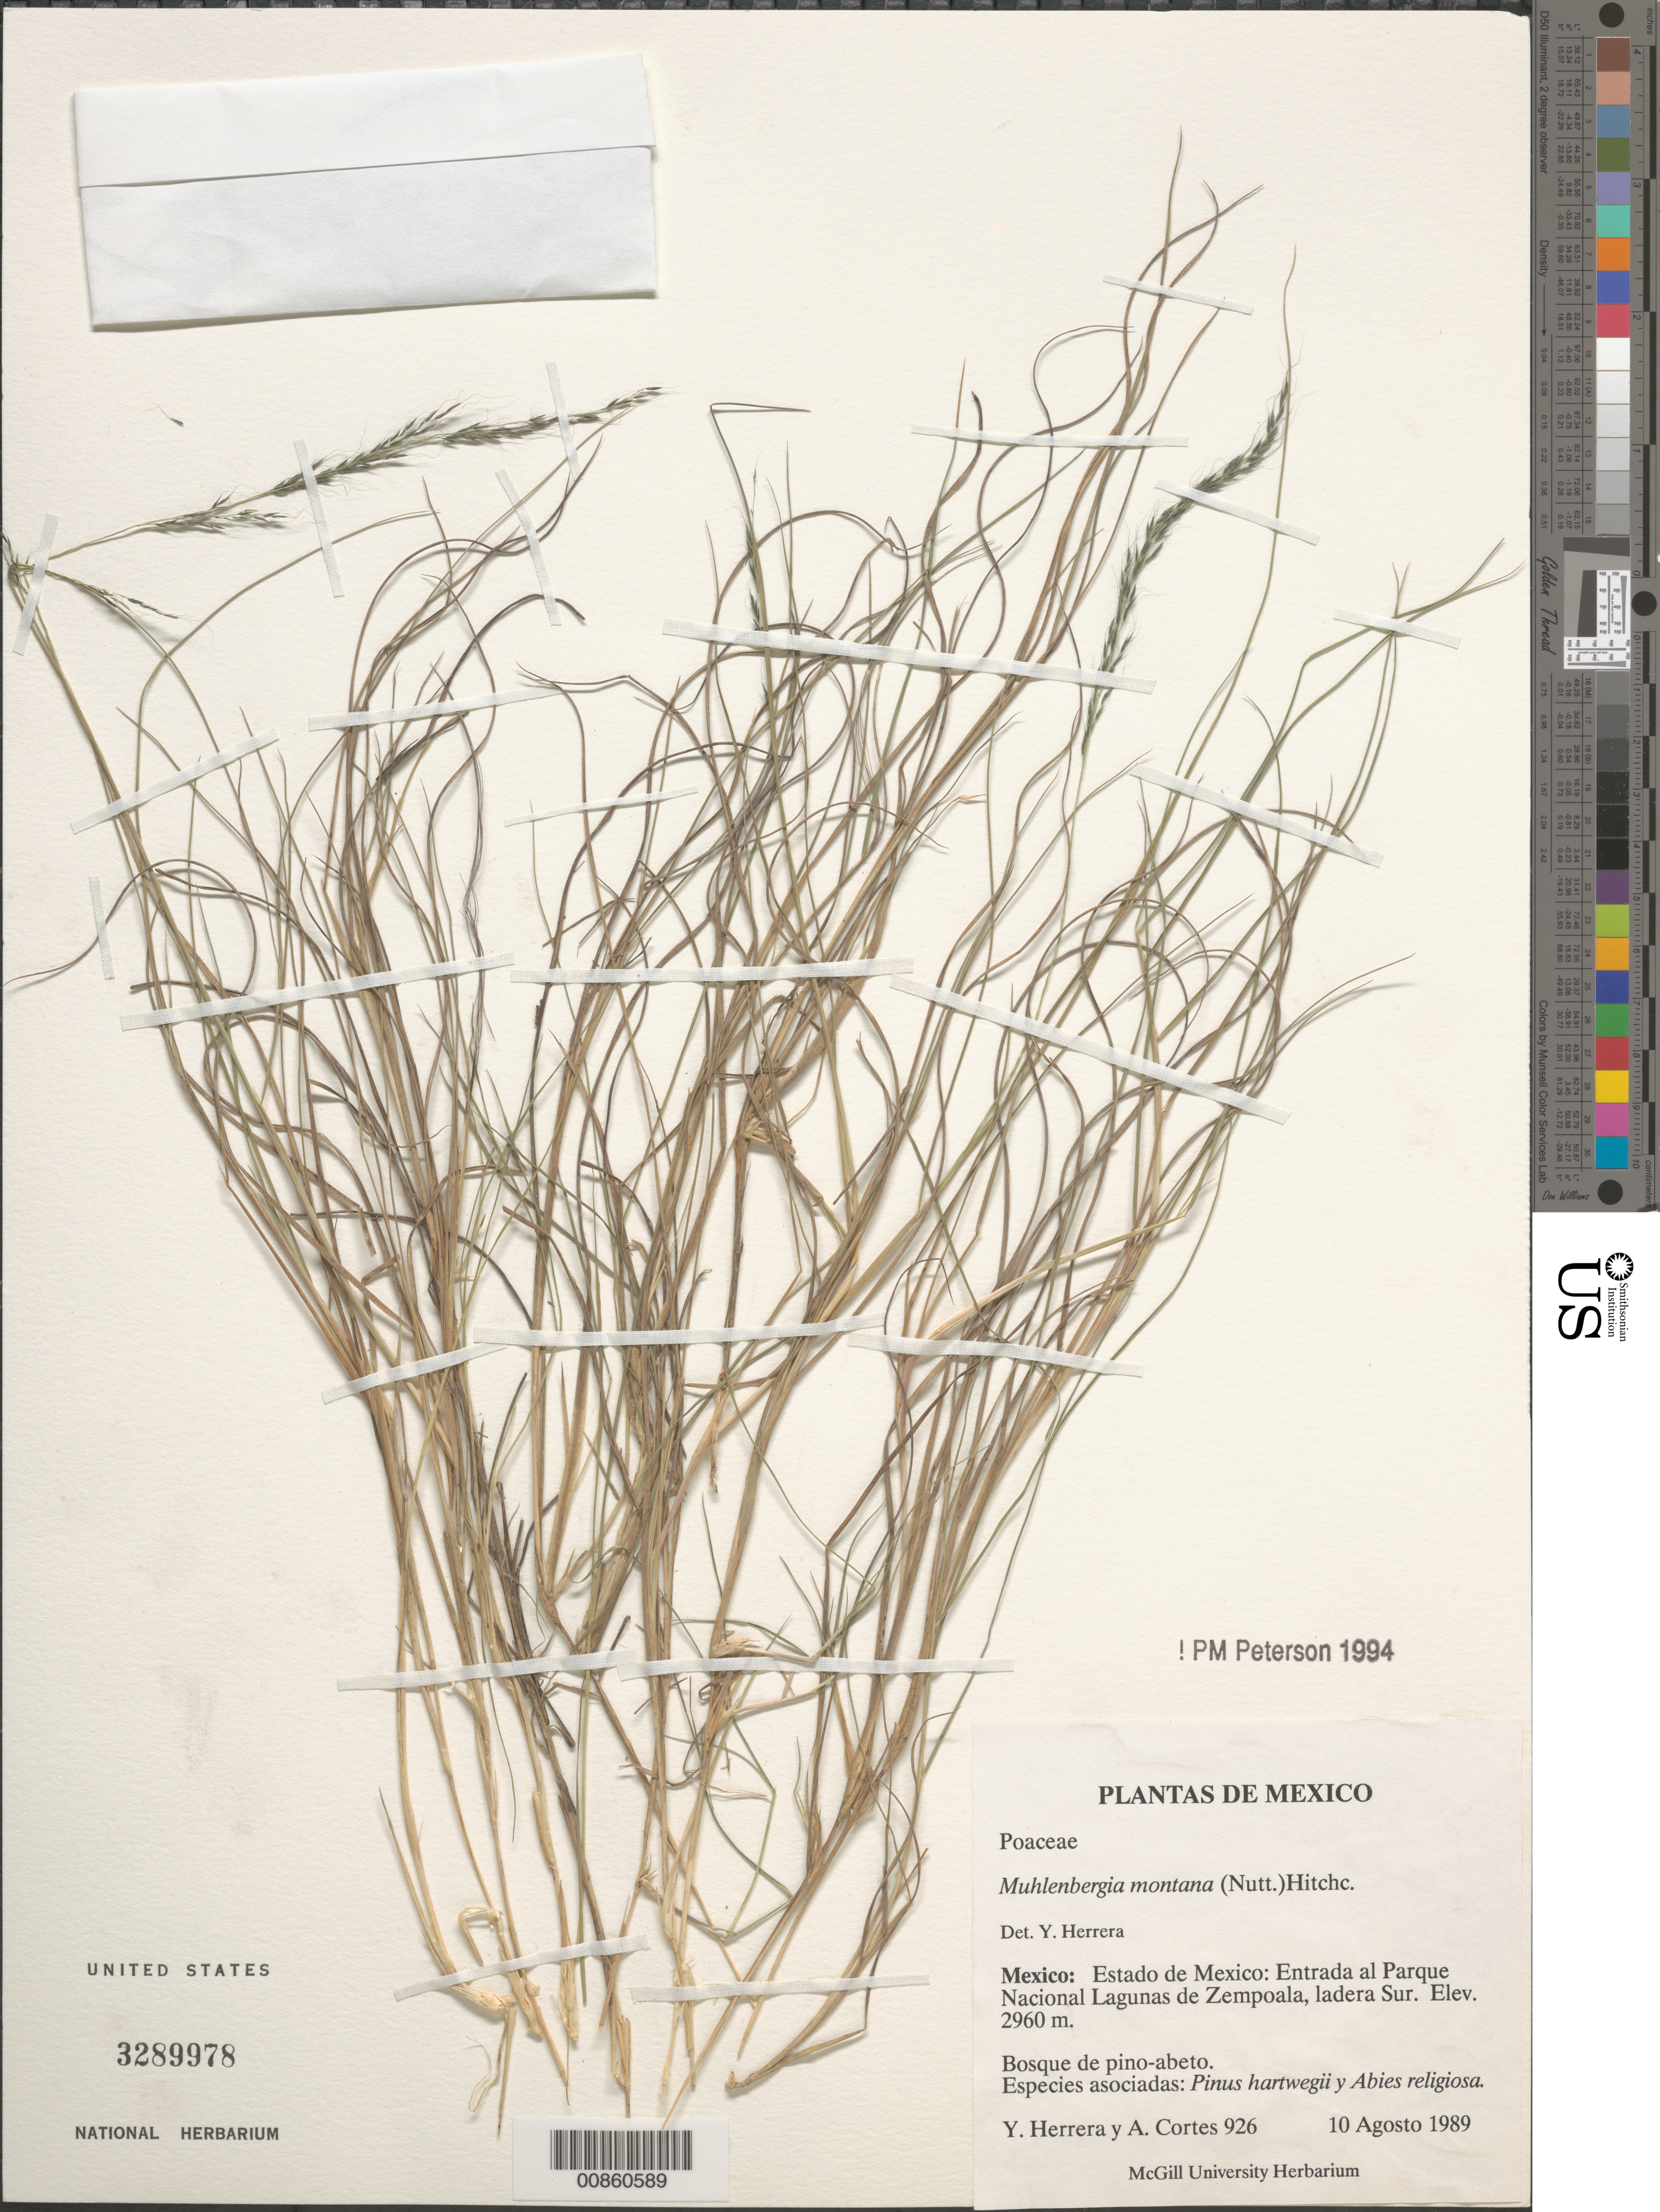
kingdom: Plantae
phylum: Tracheophyta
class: Liliopsida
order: Poales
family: Poaceae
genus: Muhlenbergia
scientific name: Muhlenbergia montana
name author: (Nutt.) Hitchc.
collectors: Y. Herrera Arrieta & A. Cortès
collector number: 926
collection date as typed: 10 Sep 1989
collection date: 1989-09-10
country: Mexico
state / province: México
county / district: Tianguistenco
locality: Entrada al Parque Nacional Lagunas de Zempoala, ladera S, mpio. Tianguistenco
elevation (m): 3170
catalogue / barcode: US 3289978